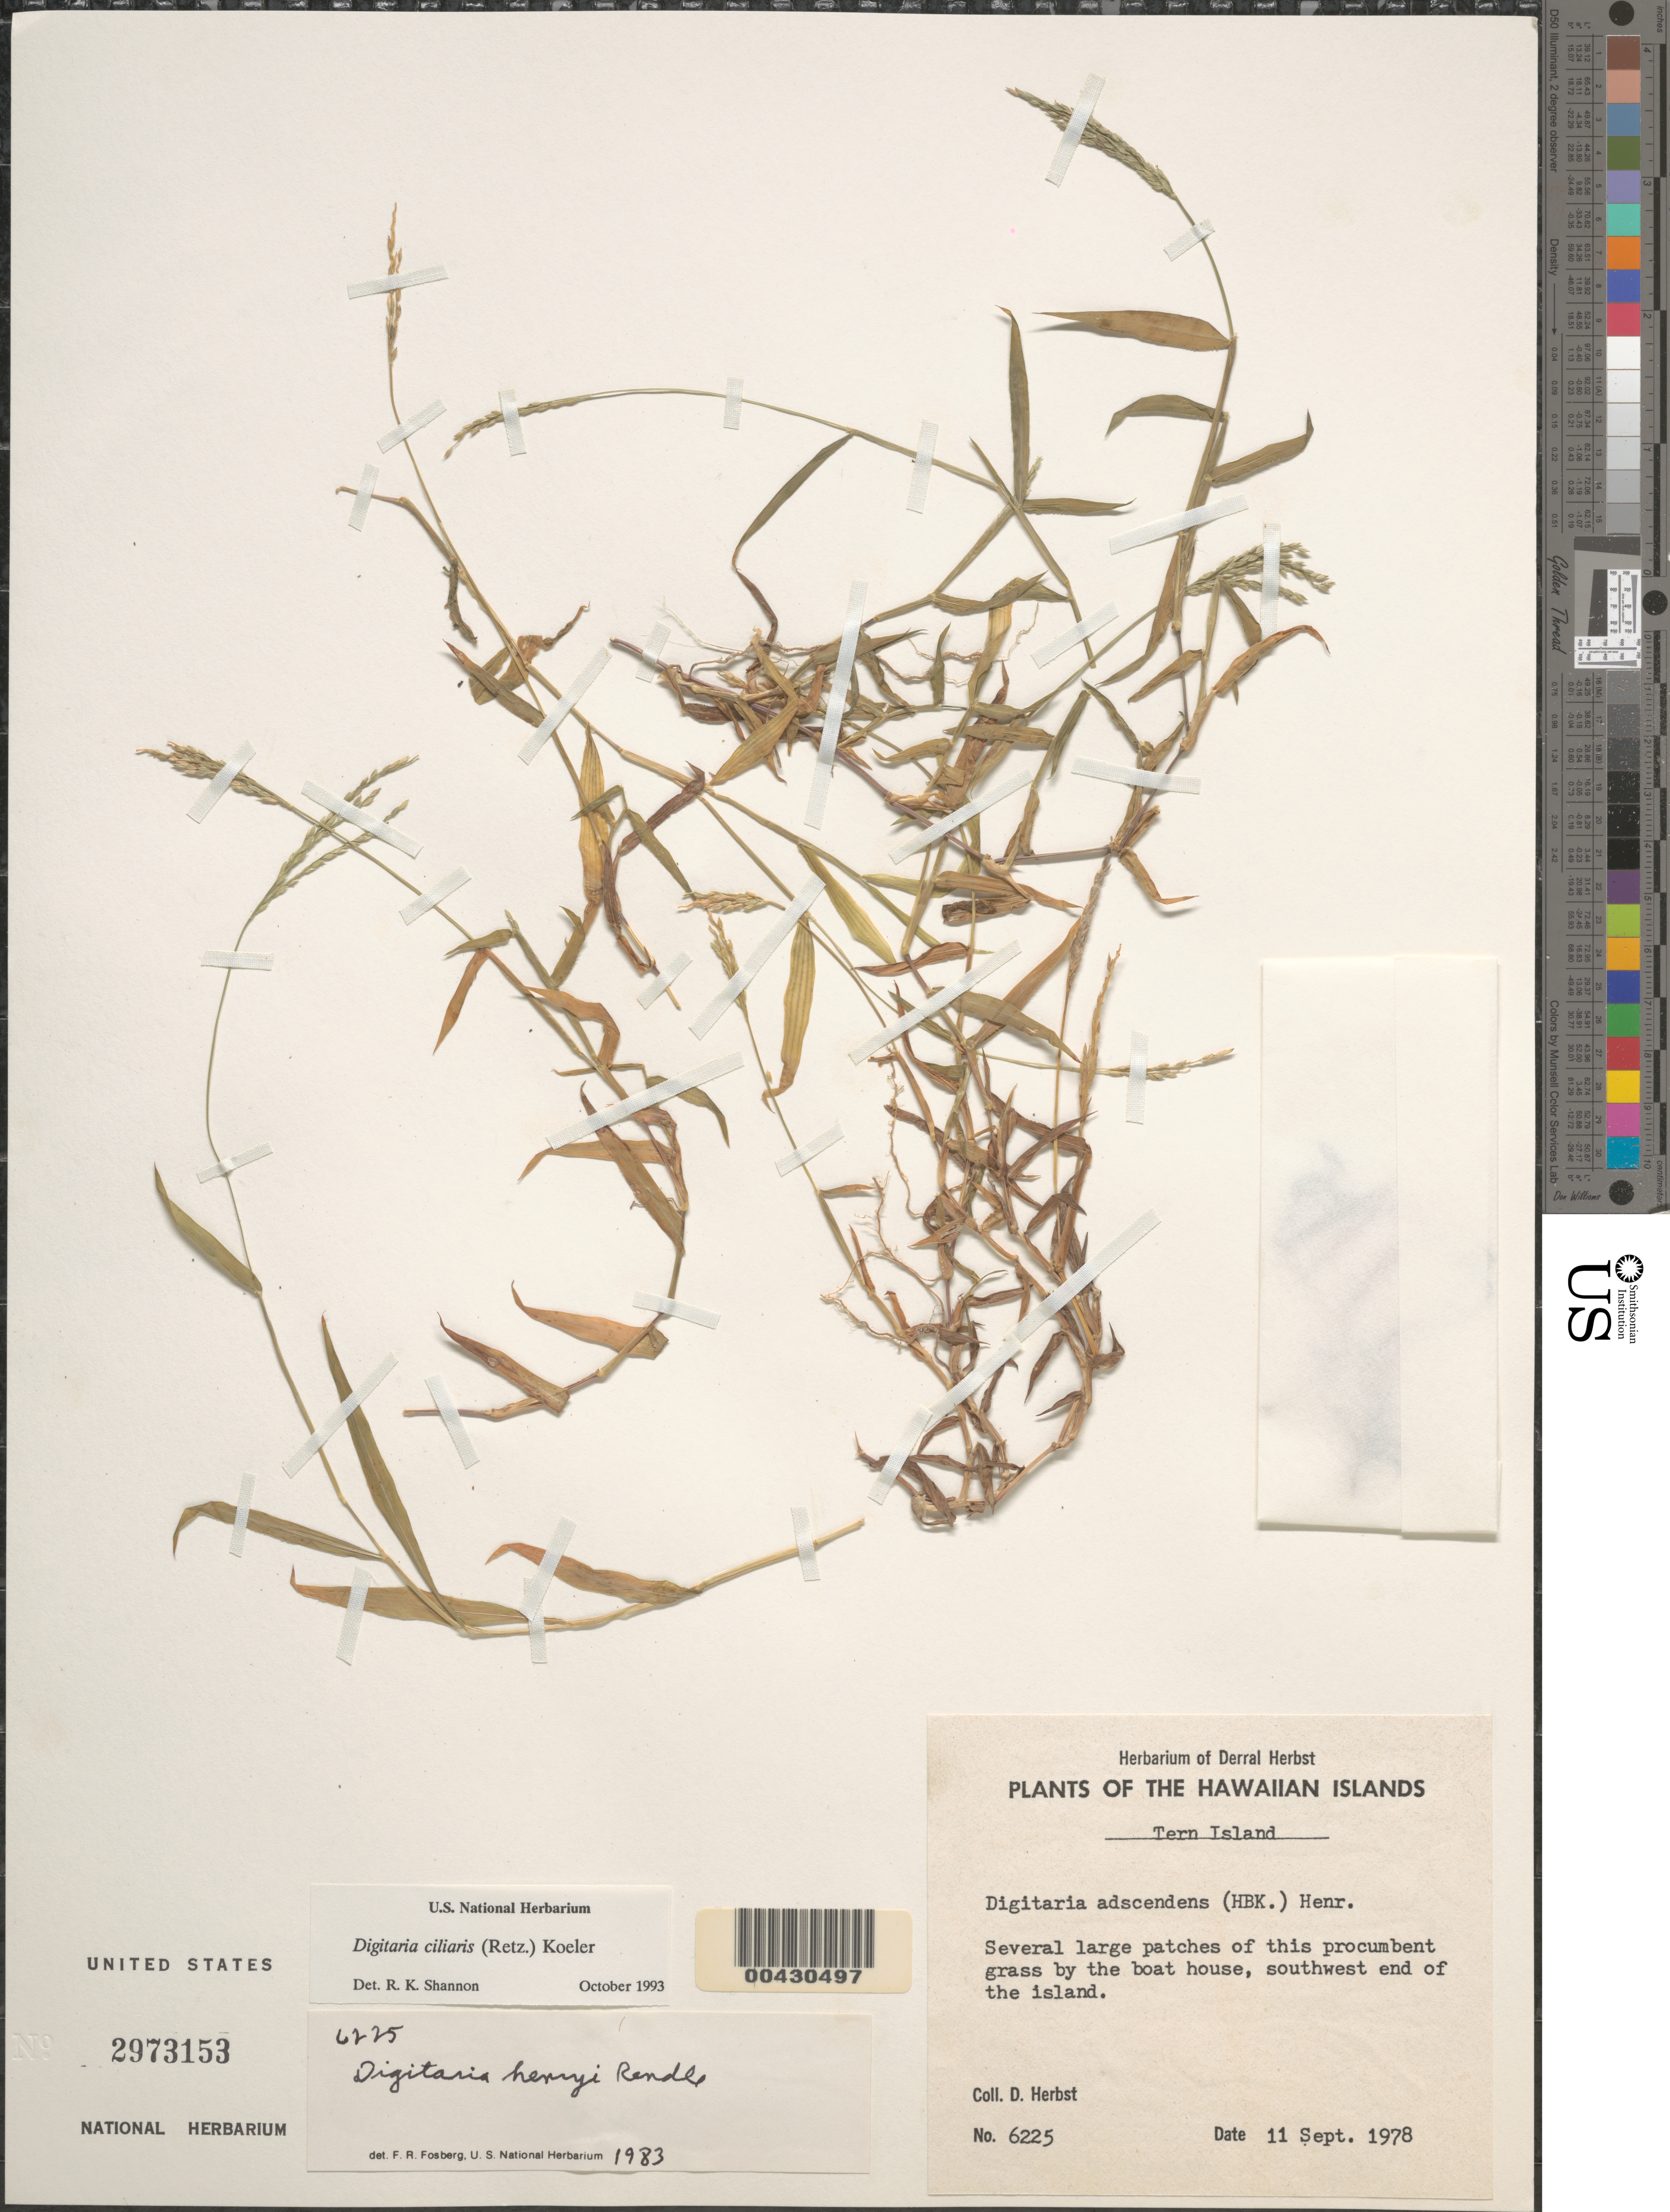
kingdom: Plantae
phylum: Tracheophyta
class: Liliopsida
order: Poales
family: Poaceae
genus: Digitaria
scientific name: Digitaria ciliaris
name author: (Retz.) Koeler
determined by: Shannon, R. K., (UNITED STATES)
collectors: D. R. Herbst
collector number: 6225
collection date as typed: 11 Sep 1978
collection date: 1978-09-11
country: United States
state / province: Hawaii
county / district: Honolulu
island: French Frigate Shoals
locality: Tern Islet: southwest end of the island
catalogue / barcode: US 2973153